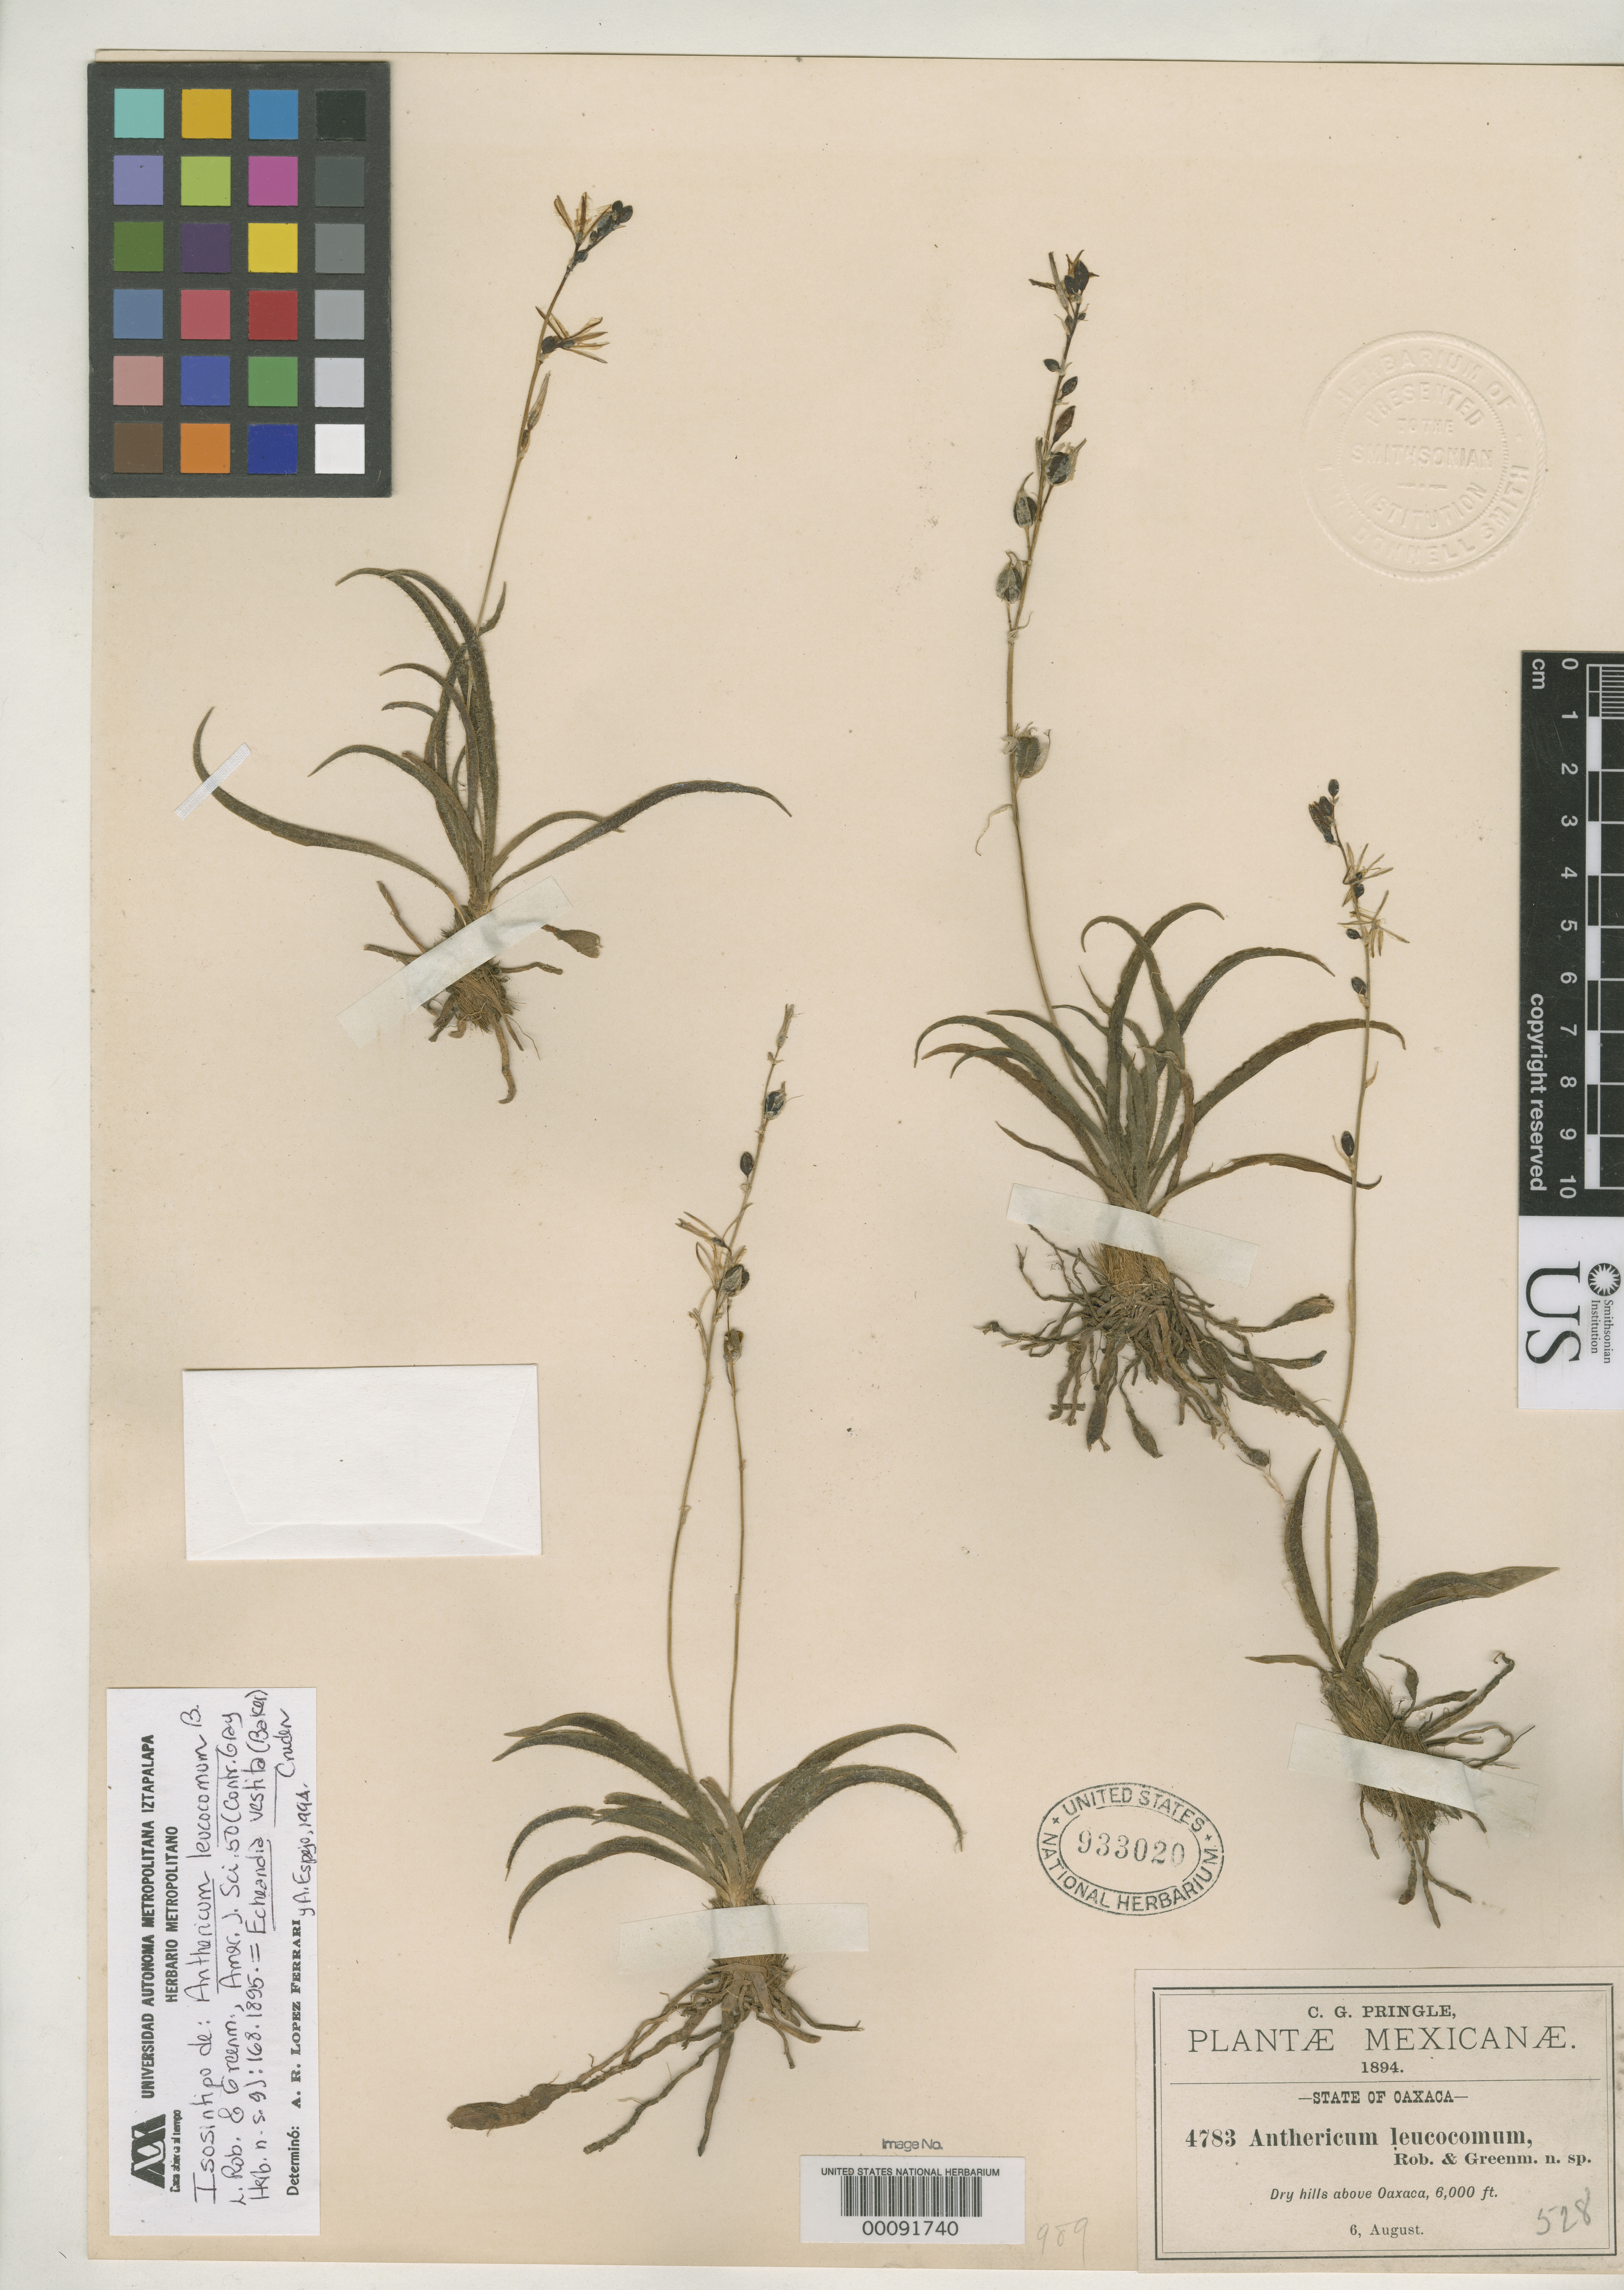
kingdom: Plantae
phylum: Tracheophyta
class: Liliopsida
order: Asparagales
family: Asparagaceae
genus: Anthericum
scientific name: Anthericum leucocomum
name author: B.L. Rob. & Greenm.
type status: Isosyntype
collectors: C. G. Pringle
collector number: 4783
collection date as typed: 06 Aug 1894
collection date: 1894-08-06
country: Mexico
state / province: Oaxaca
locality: Hills above Oaxaca.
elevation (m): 1829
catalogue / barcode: US 933020